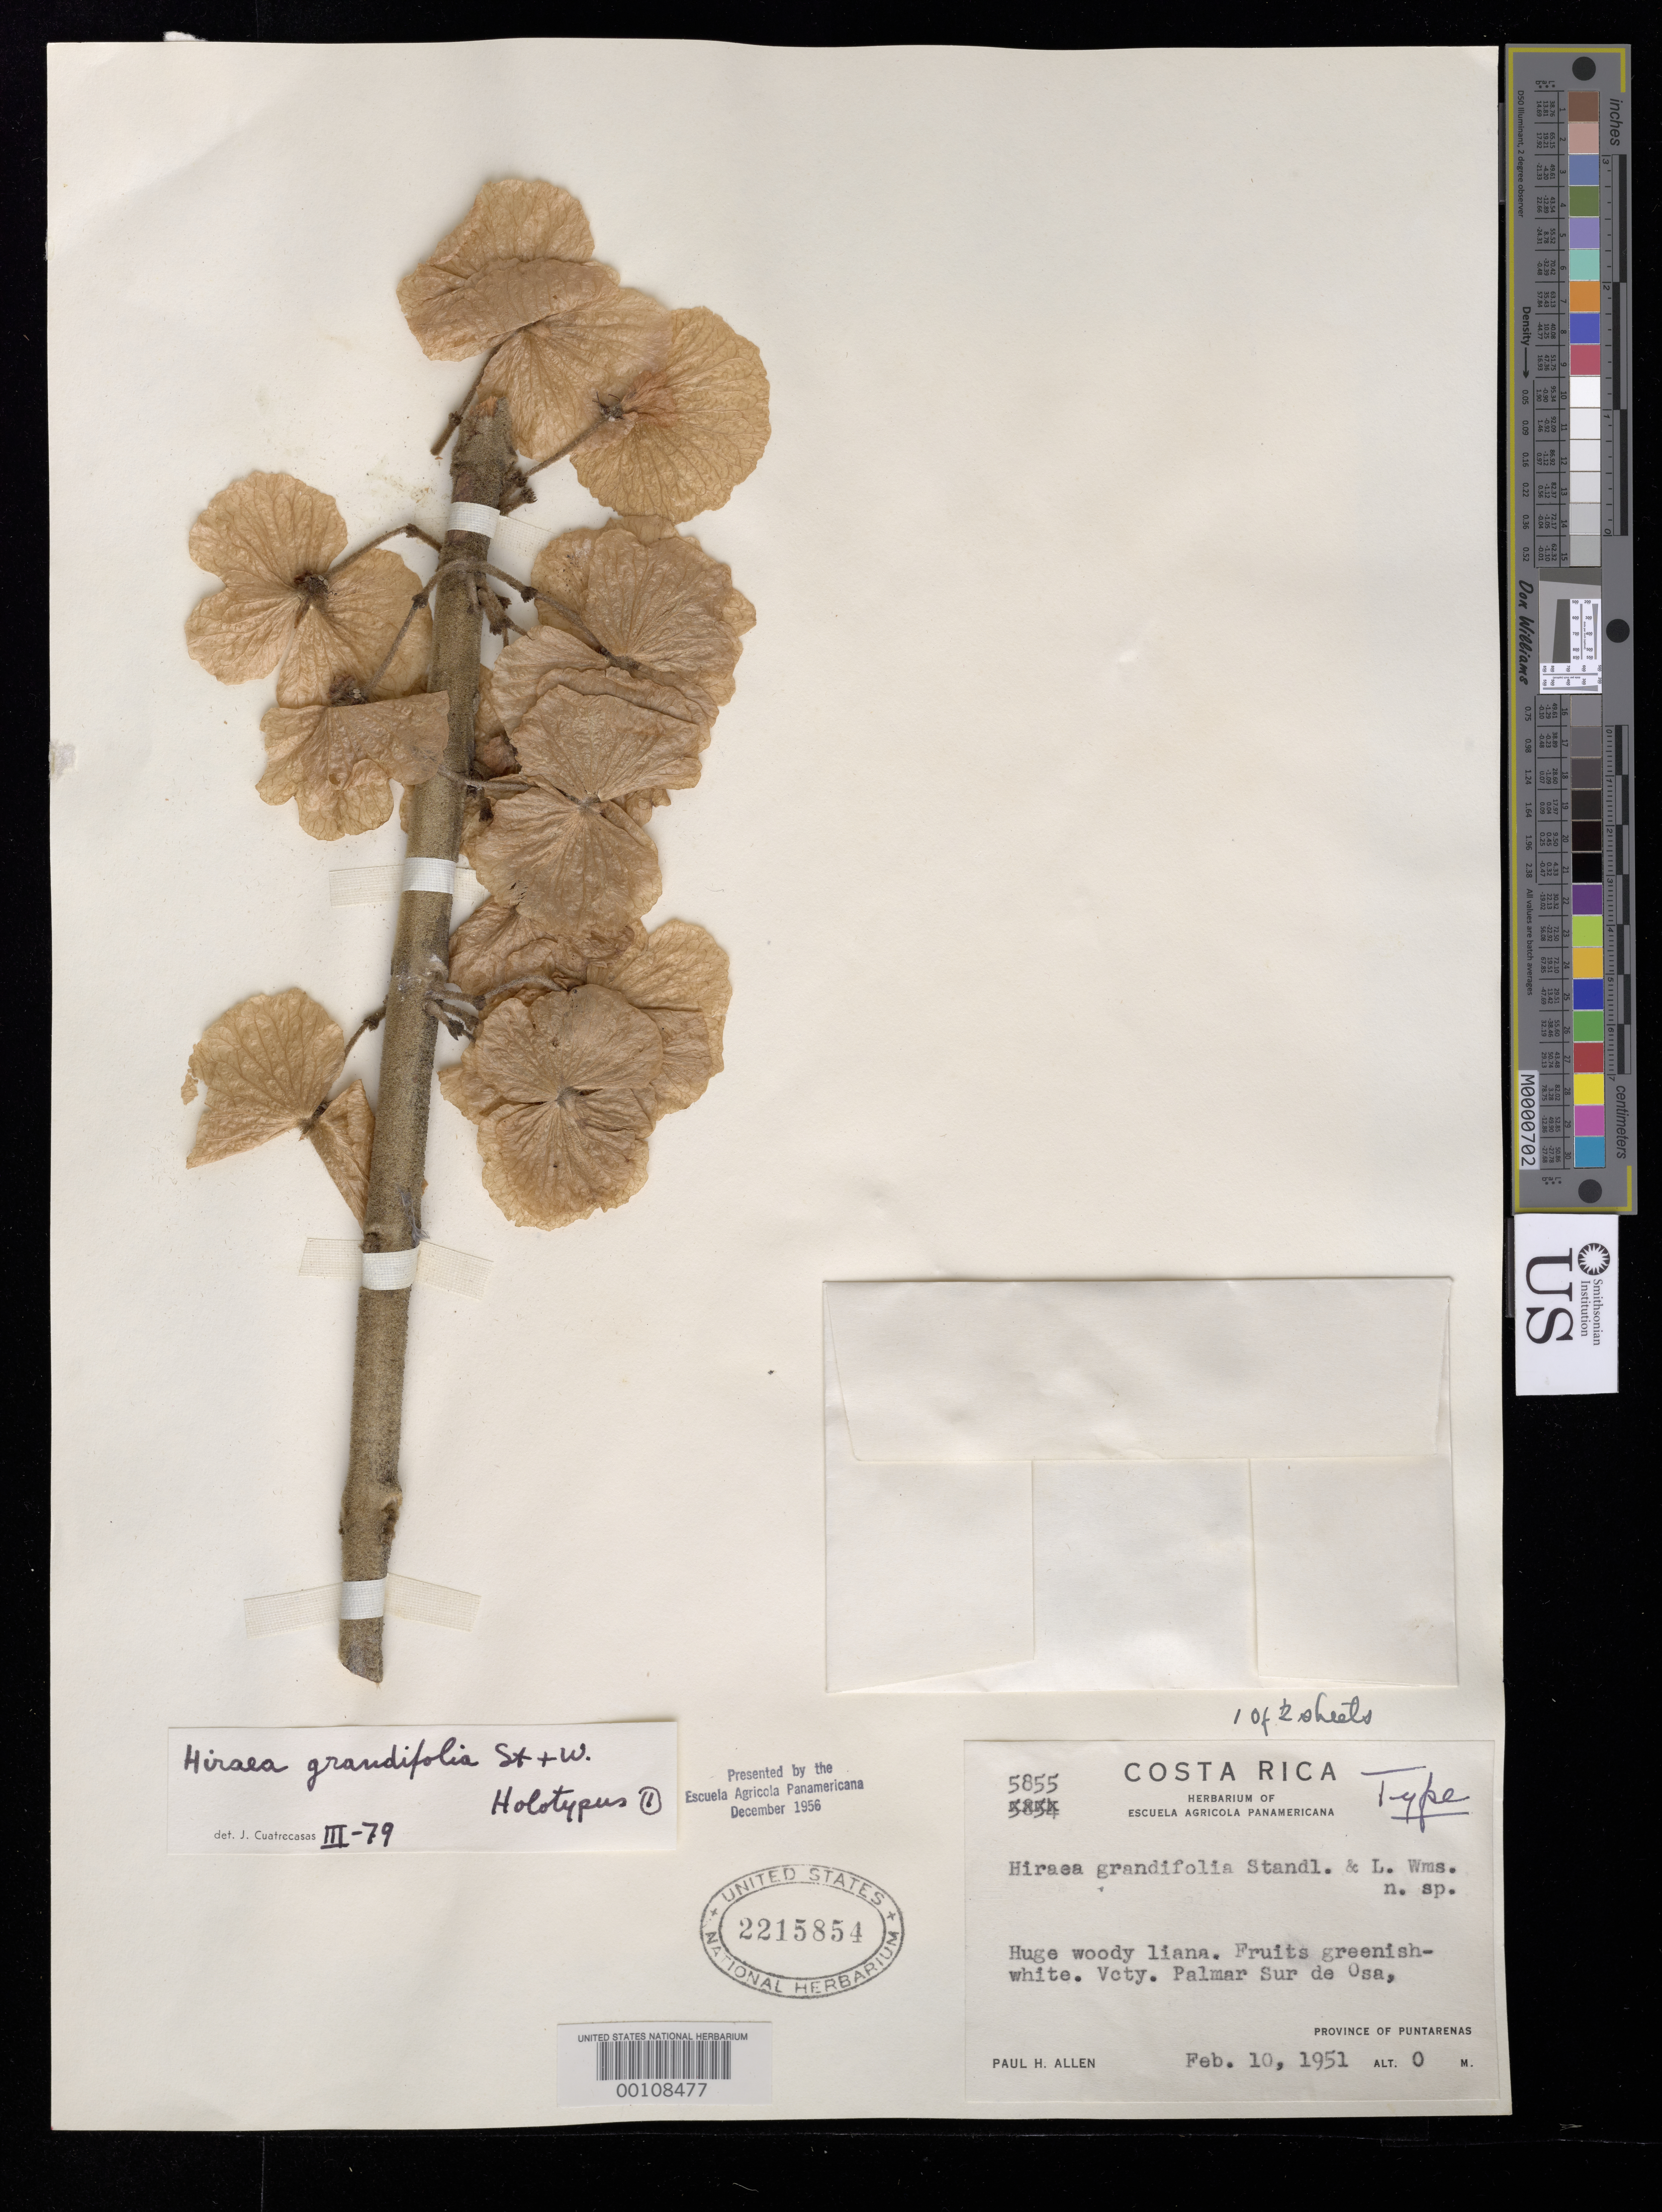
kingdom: Plantae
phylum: Tracheophyta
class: Magnoliopsida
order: Malpighiales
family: Malpighiaceae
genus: Hiraea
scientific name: Hiraea grandifolia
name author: Standl. & L.O. Williams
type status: Holotype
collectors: P. H. Allen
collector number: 5855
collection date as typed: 10 Feb 1951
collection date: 1951-02-10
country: Costa Rica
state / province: Puntarenas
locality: Vicinity of Palmar Sur de Osa.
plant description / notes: "Presented by the Escuela Agricola Panamericana December 1956." Holotype [on 2 sheets], transferred from EAP to US (see Dorr et al. 2009, Taxon 58: 993-1001).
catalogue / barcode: US 2215854